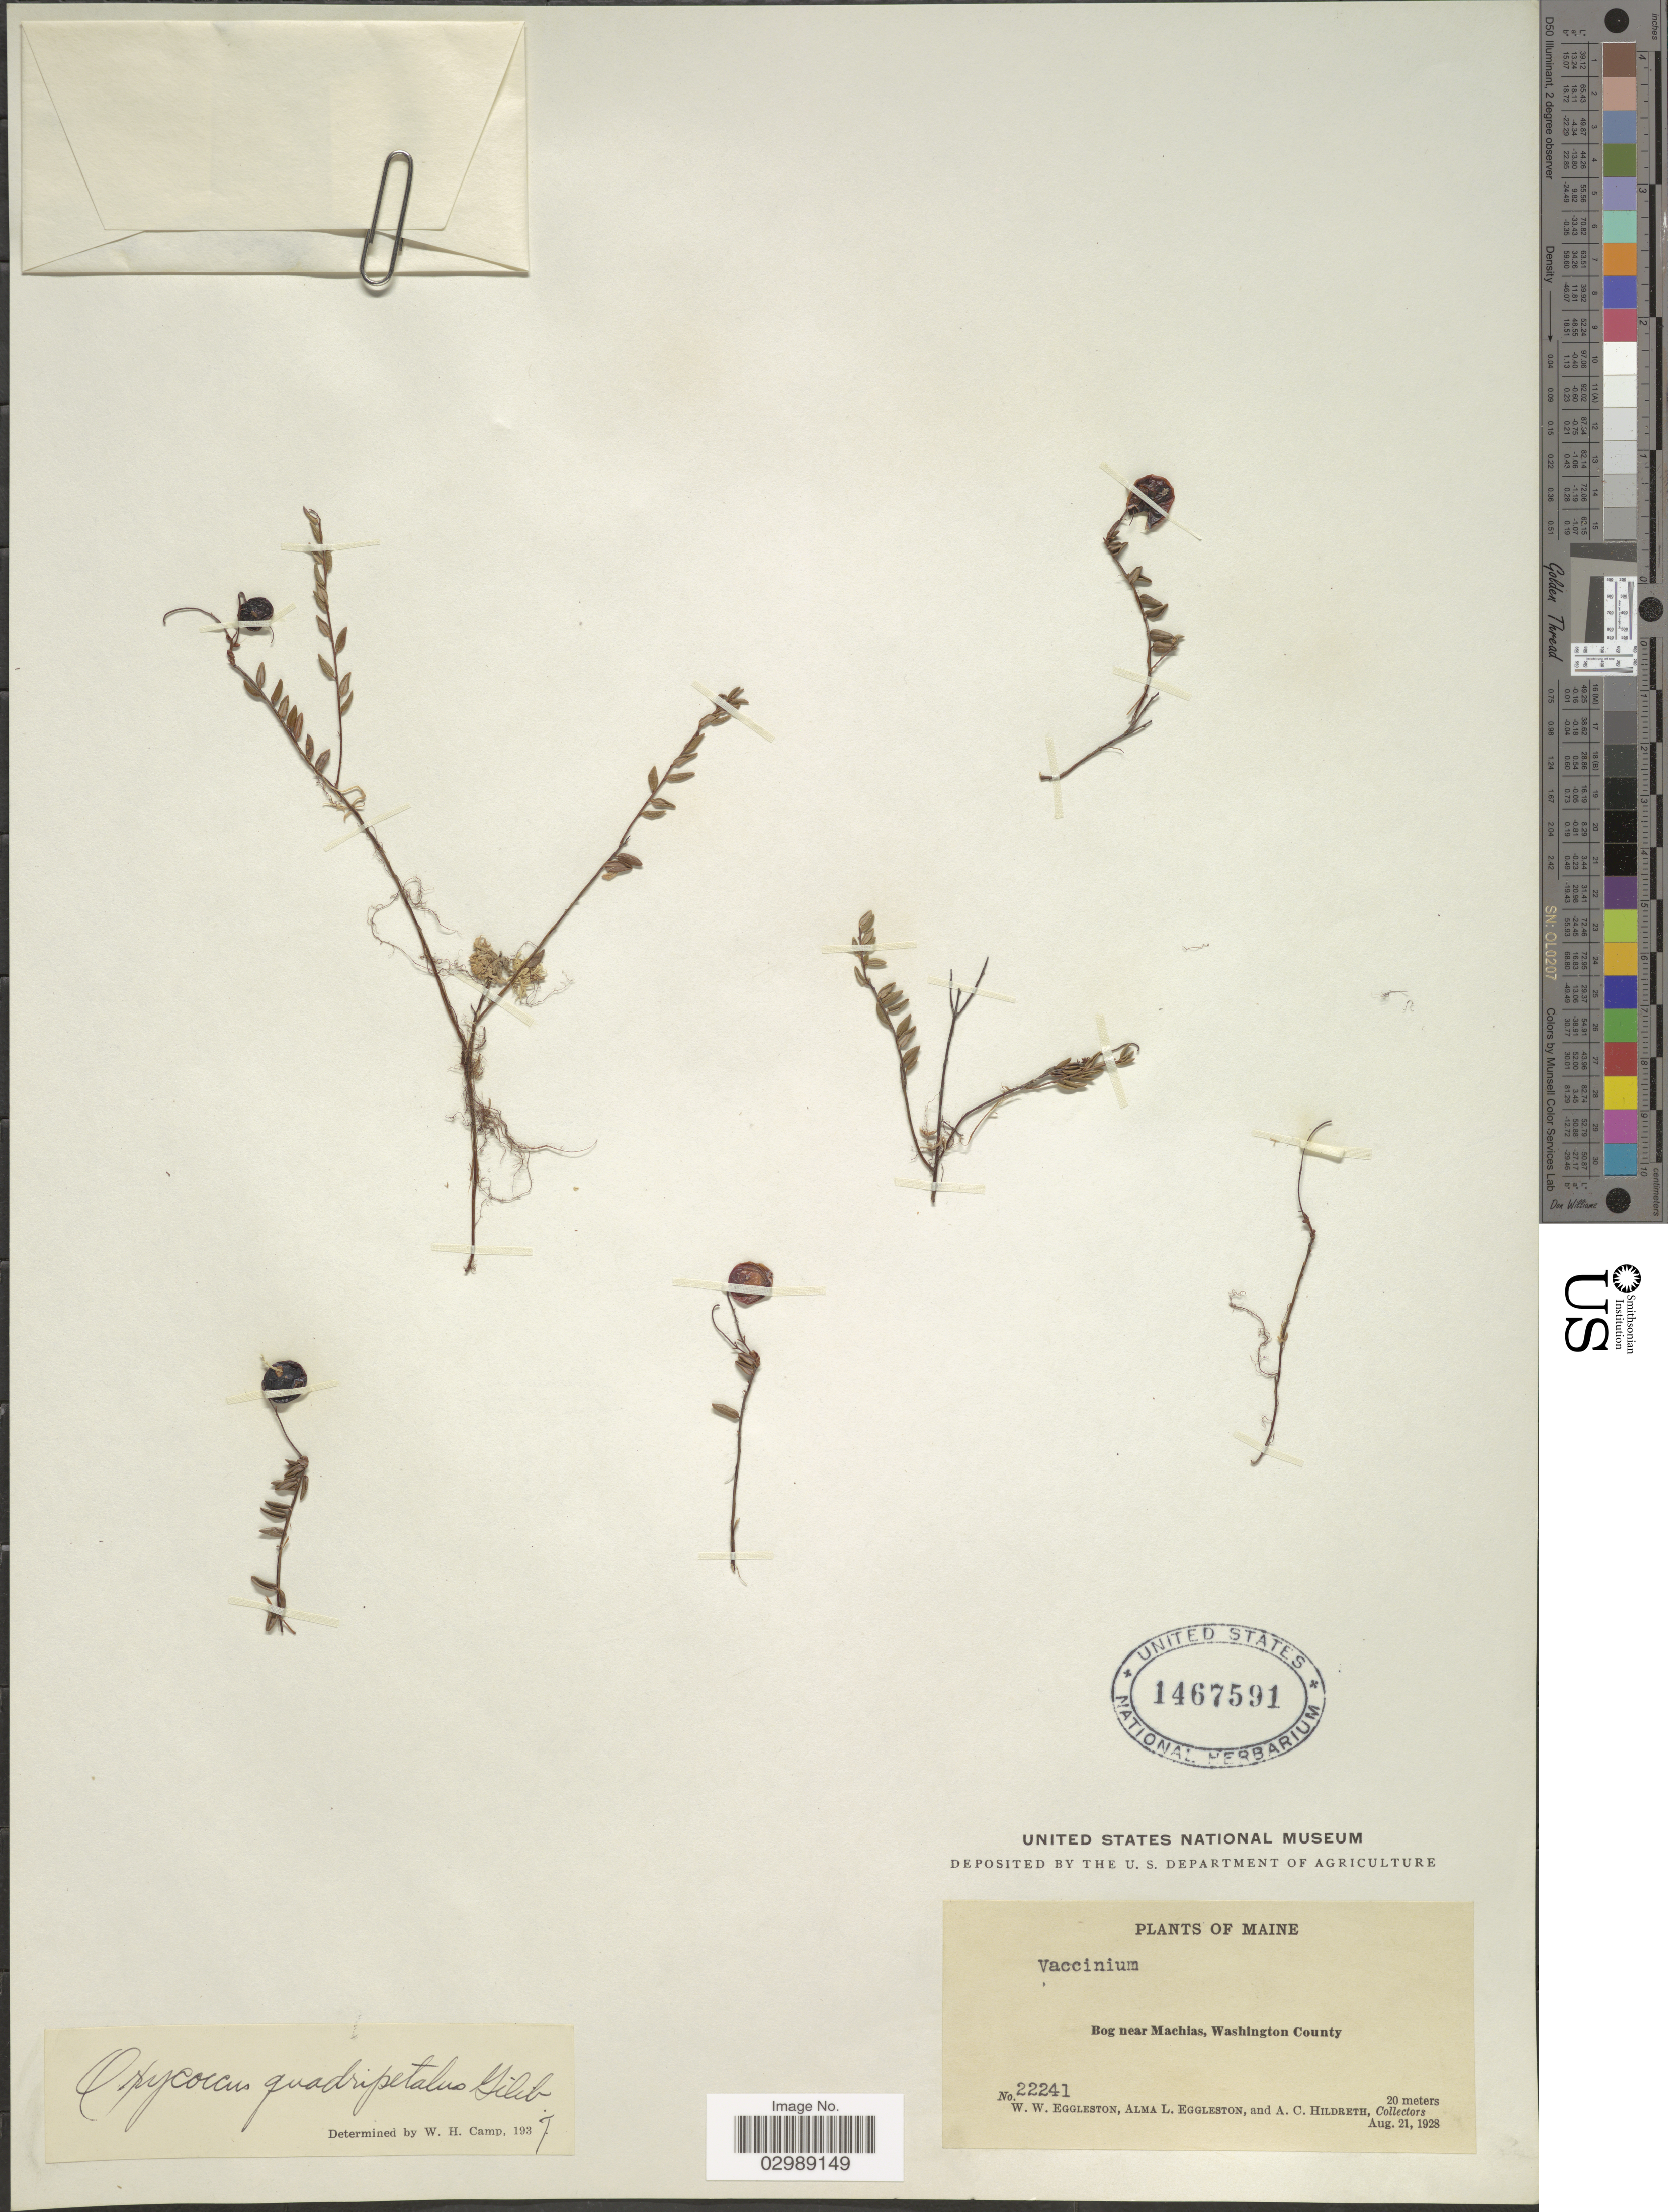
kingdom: Plantae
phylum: Tracheophyta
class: Magnoliopsida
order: Ericales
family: Ericaceae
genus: Vaccinium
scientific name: Vaccinium oxycoccos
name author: L.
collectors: W. W. Eggleston, A. Eggleston & A. Hildreth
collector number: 22241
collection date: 1928-08-21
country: United States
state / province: Maine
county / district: Washington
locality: Bog near Machias, Washington County.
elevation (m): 20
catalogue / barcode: US 1467591